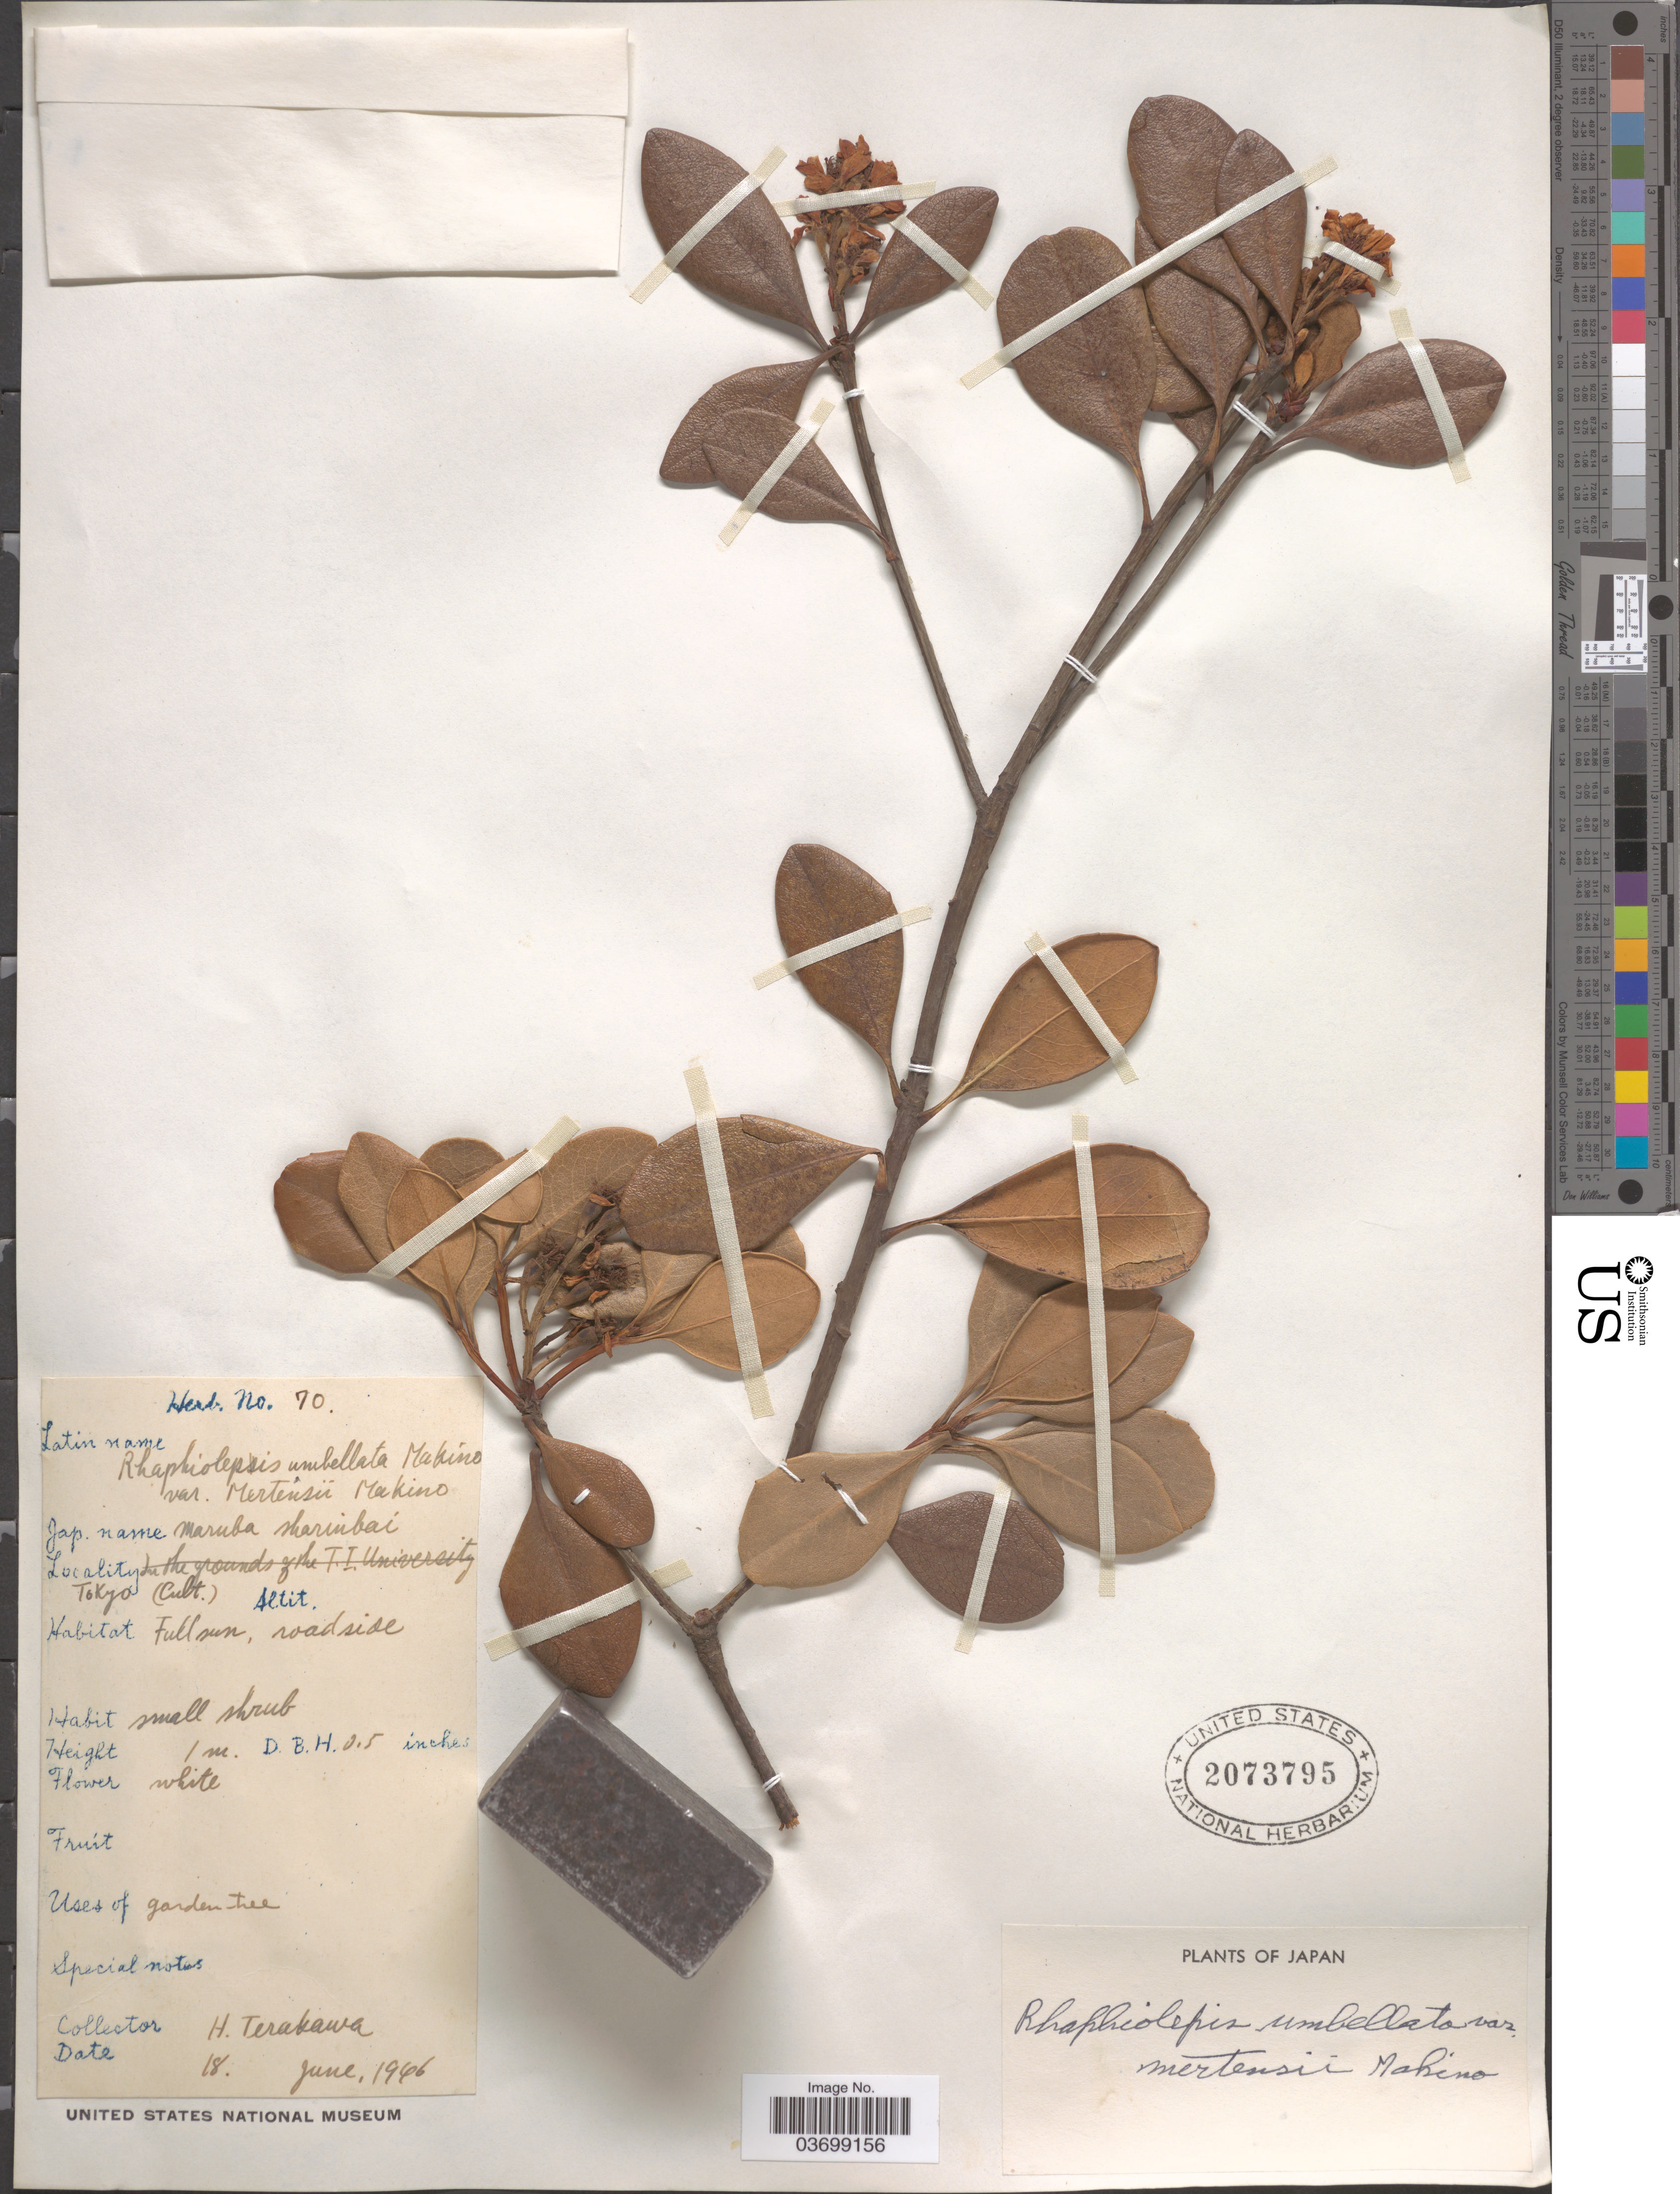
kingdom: Plantae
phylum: Tracheophyta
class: Magnoliopsida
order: Rosales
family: Rosaceae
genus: Rhaphiolepis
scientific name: Rhaphiolepis umbellata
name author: (Thunb.) Makino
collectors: H. Terakawa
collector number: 70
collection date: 1946-06-18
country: Japan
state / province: Tokyo, Federal City of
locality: Tokyo.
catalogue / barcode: US 2073795